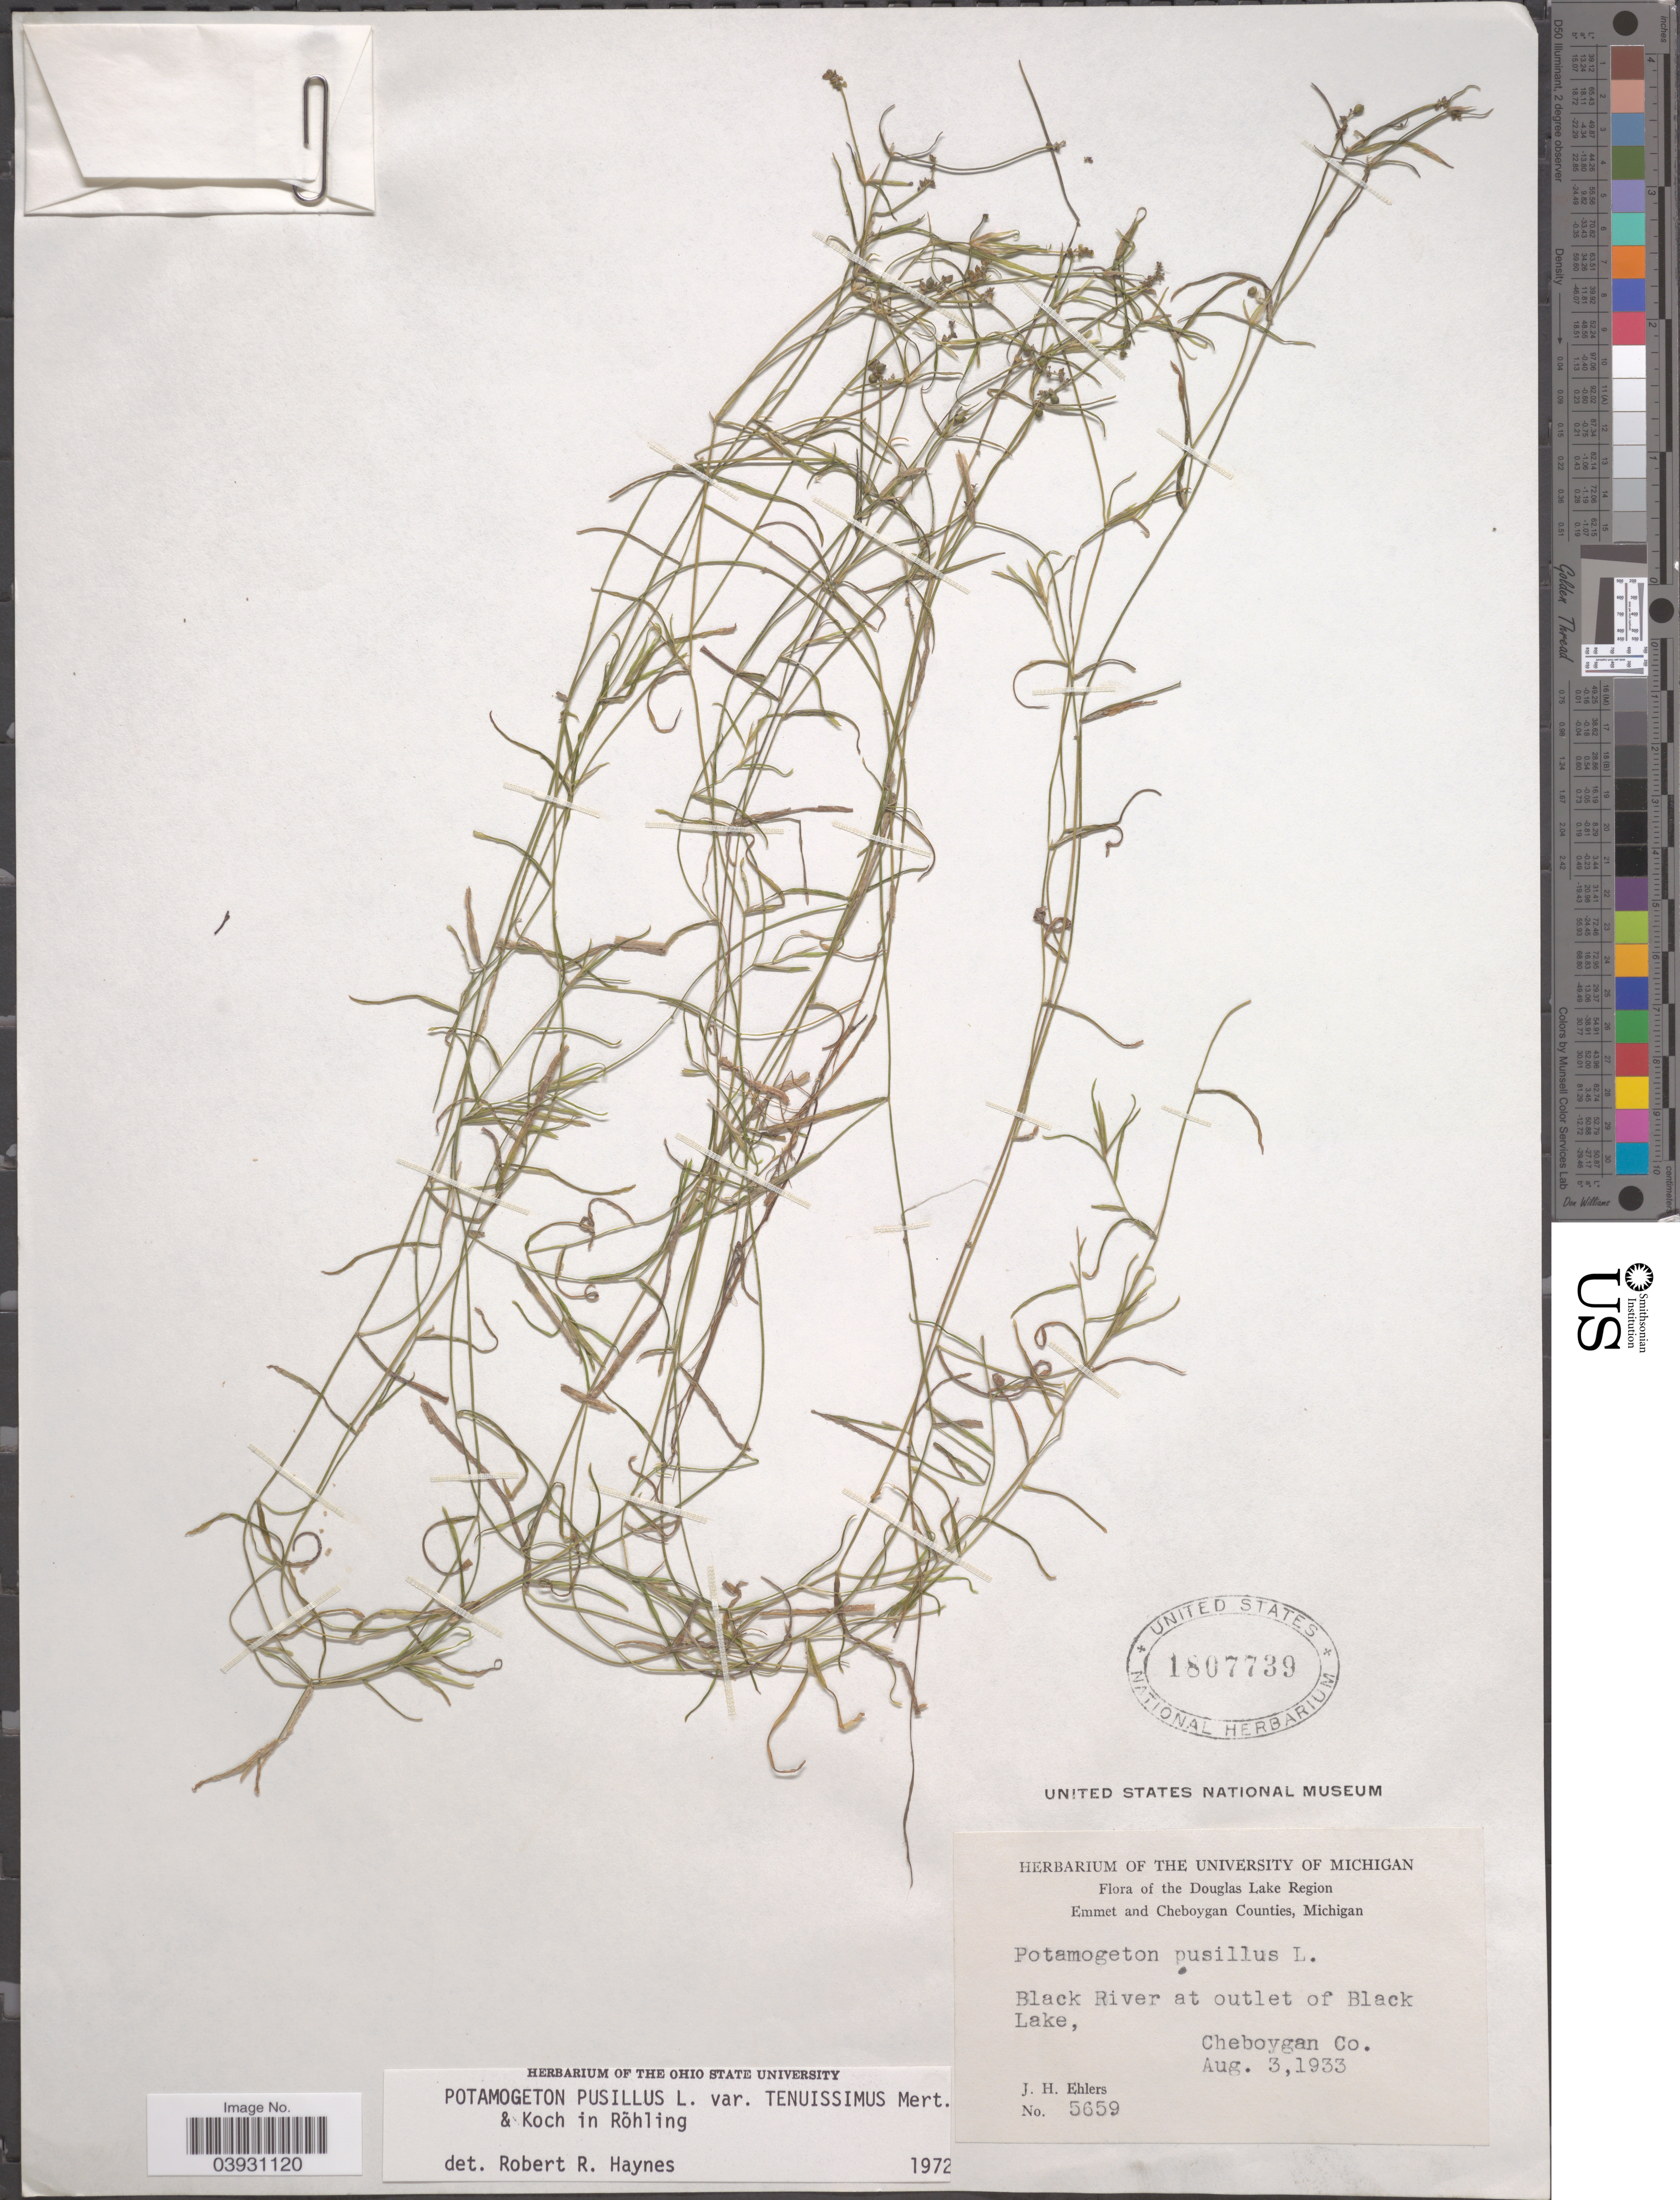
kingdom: Plantae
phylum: Tracheophyta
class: Liliopsida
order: Alismatales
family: Potamogetonaceae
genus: Potamogeton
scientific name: Potamogeton pusillus subsp. tenuissimus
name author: Mert. & W.D.J. Koch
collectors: J. H. Ehlers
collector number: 5659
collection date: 1933-08-03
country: United States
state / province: Michigan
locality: The Douglas Lake Region. Emmet and Cheboygan Counties. Black River at outlet of Black Lake, Cheboygan Co.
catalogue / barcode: US 1807739